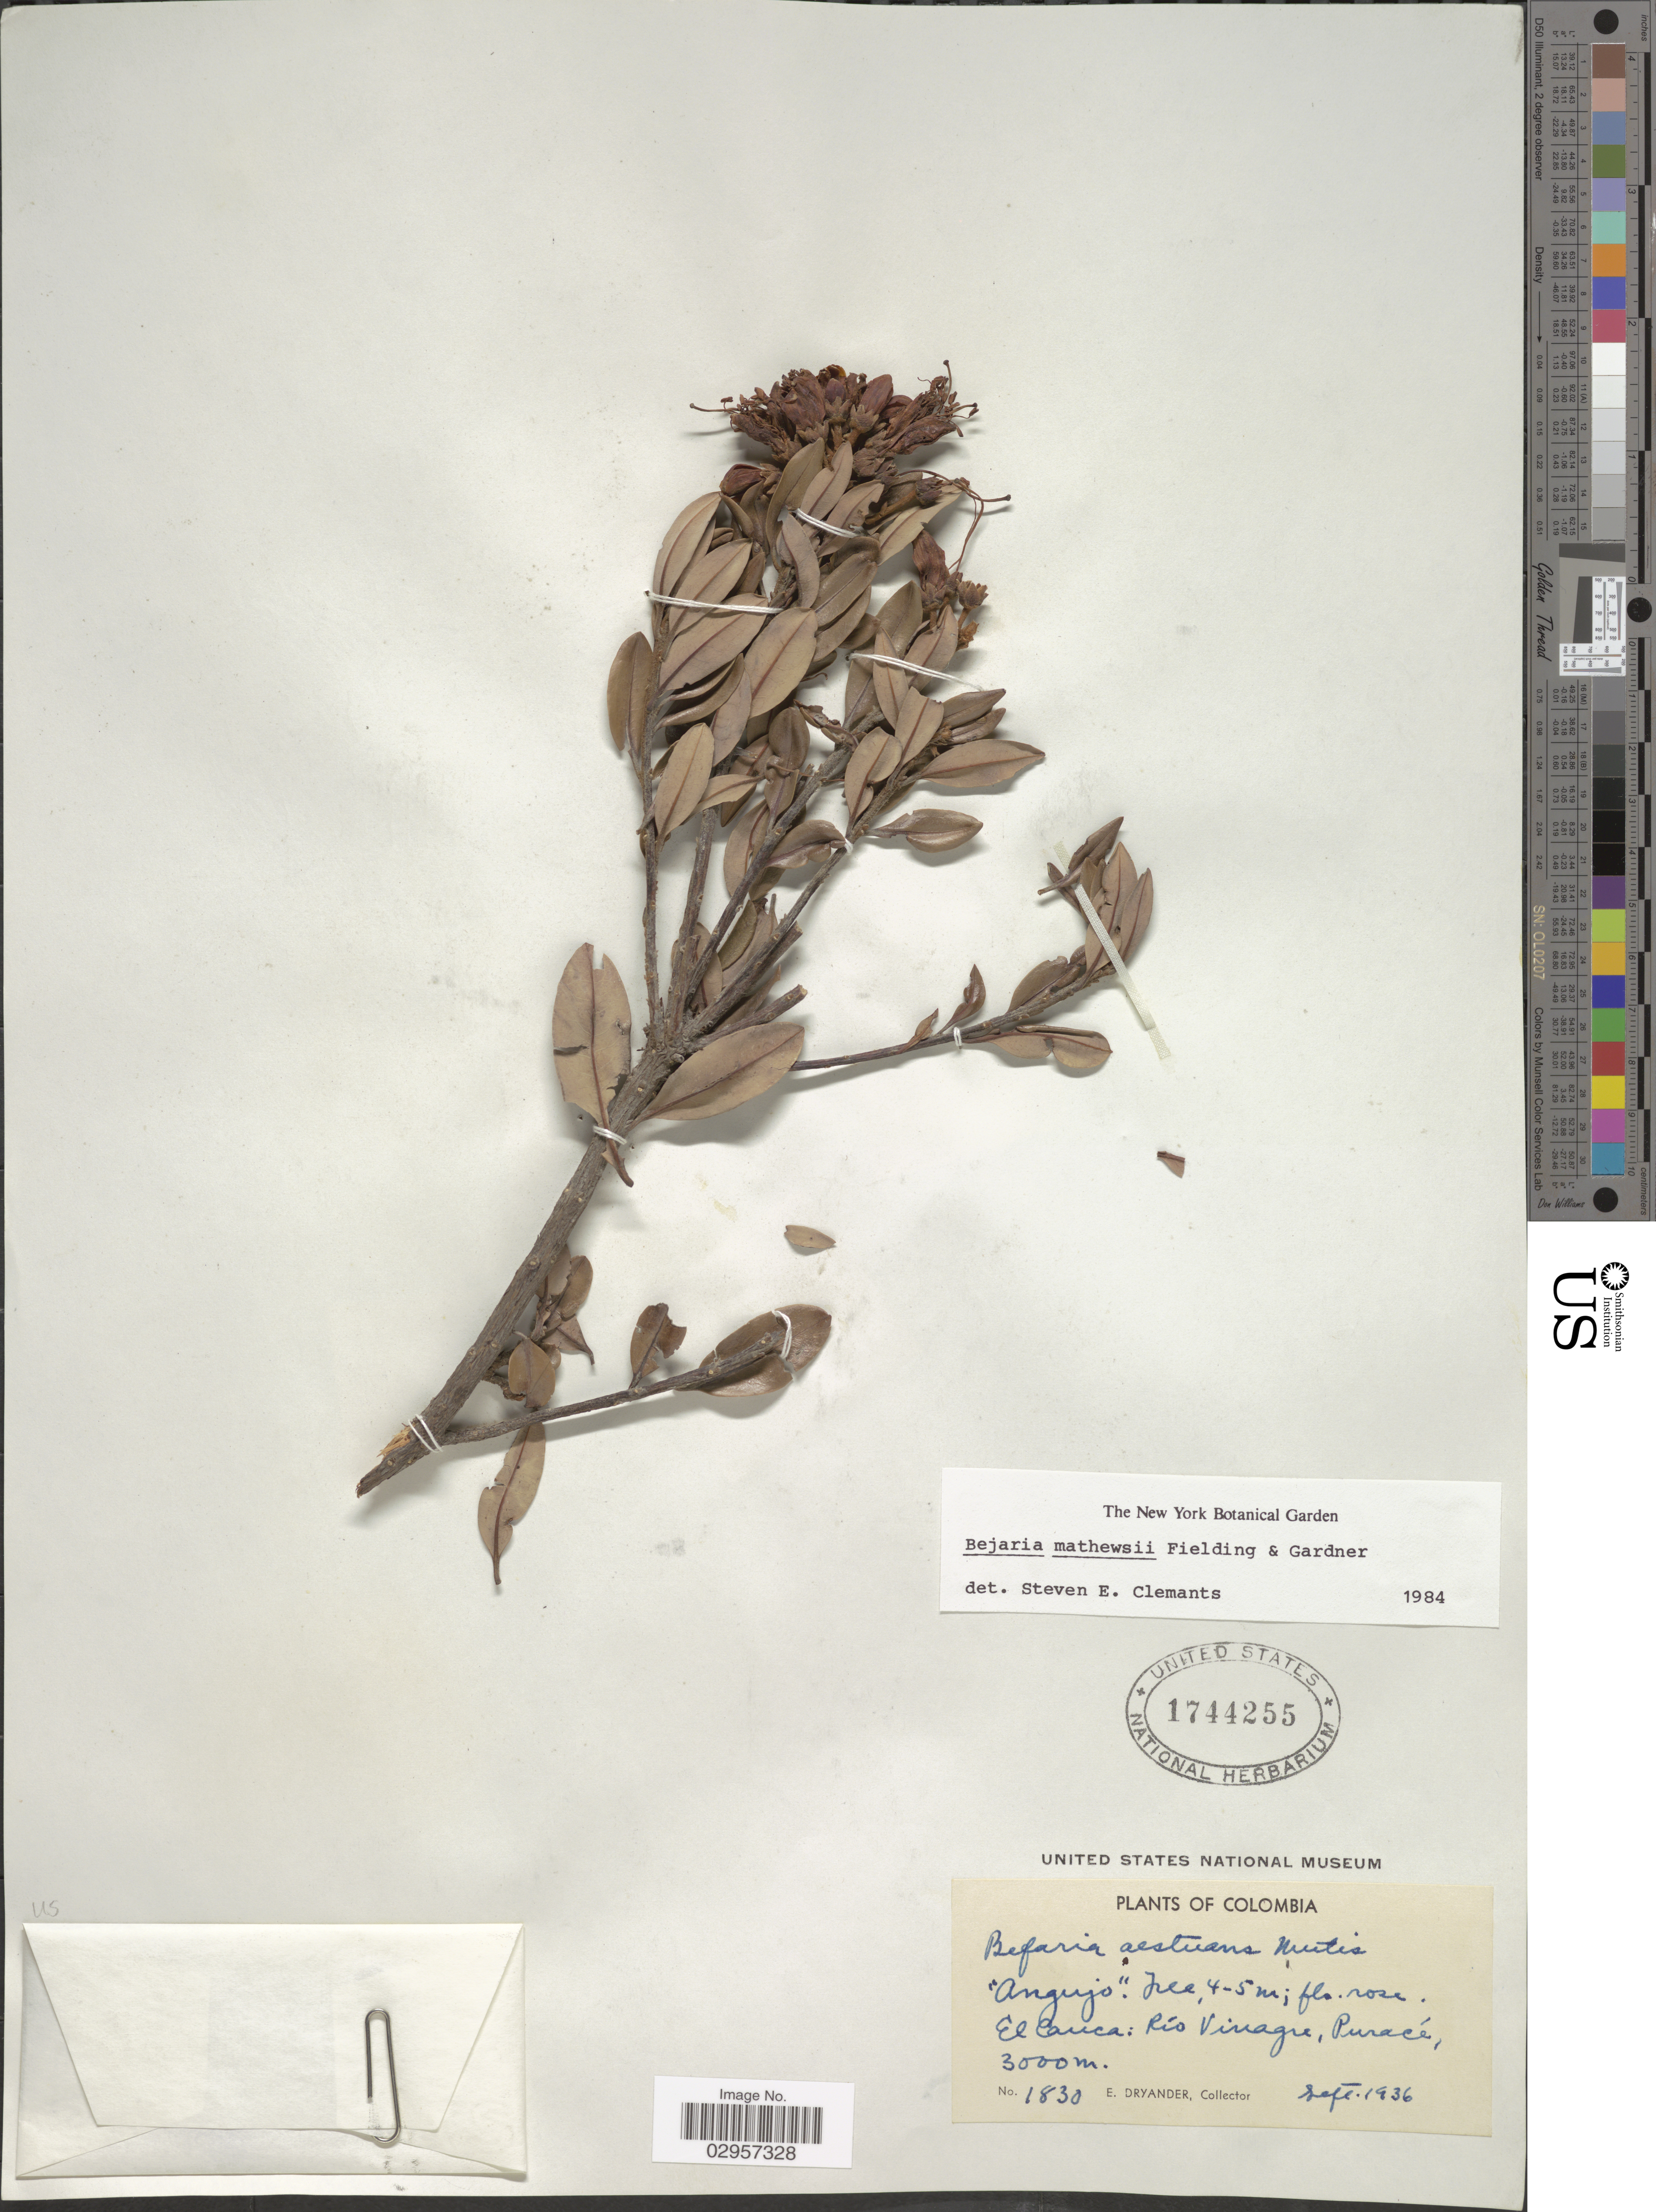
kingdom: Plantae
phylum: Tracheophyta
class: Magnoliopsida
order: Ericales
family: Ericaceae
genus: Bejaria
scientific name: Bejaria mathewsii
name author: Fielding & Gardner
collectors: E. Dryander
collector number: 1830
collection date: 1936-09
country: Colombia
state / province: Cauca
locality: El Cauca: Río Vinagra, Puracé.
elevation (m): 3000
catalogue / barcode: US 1744255